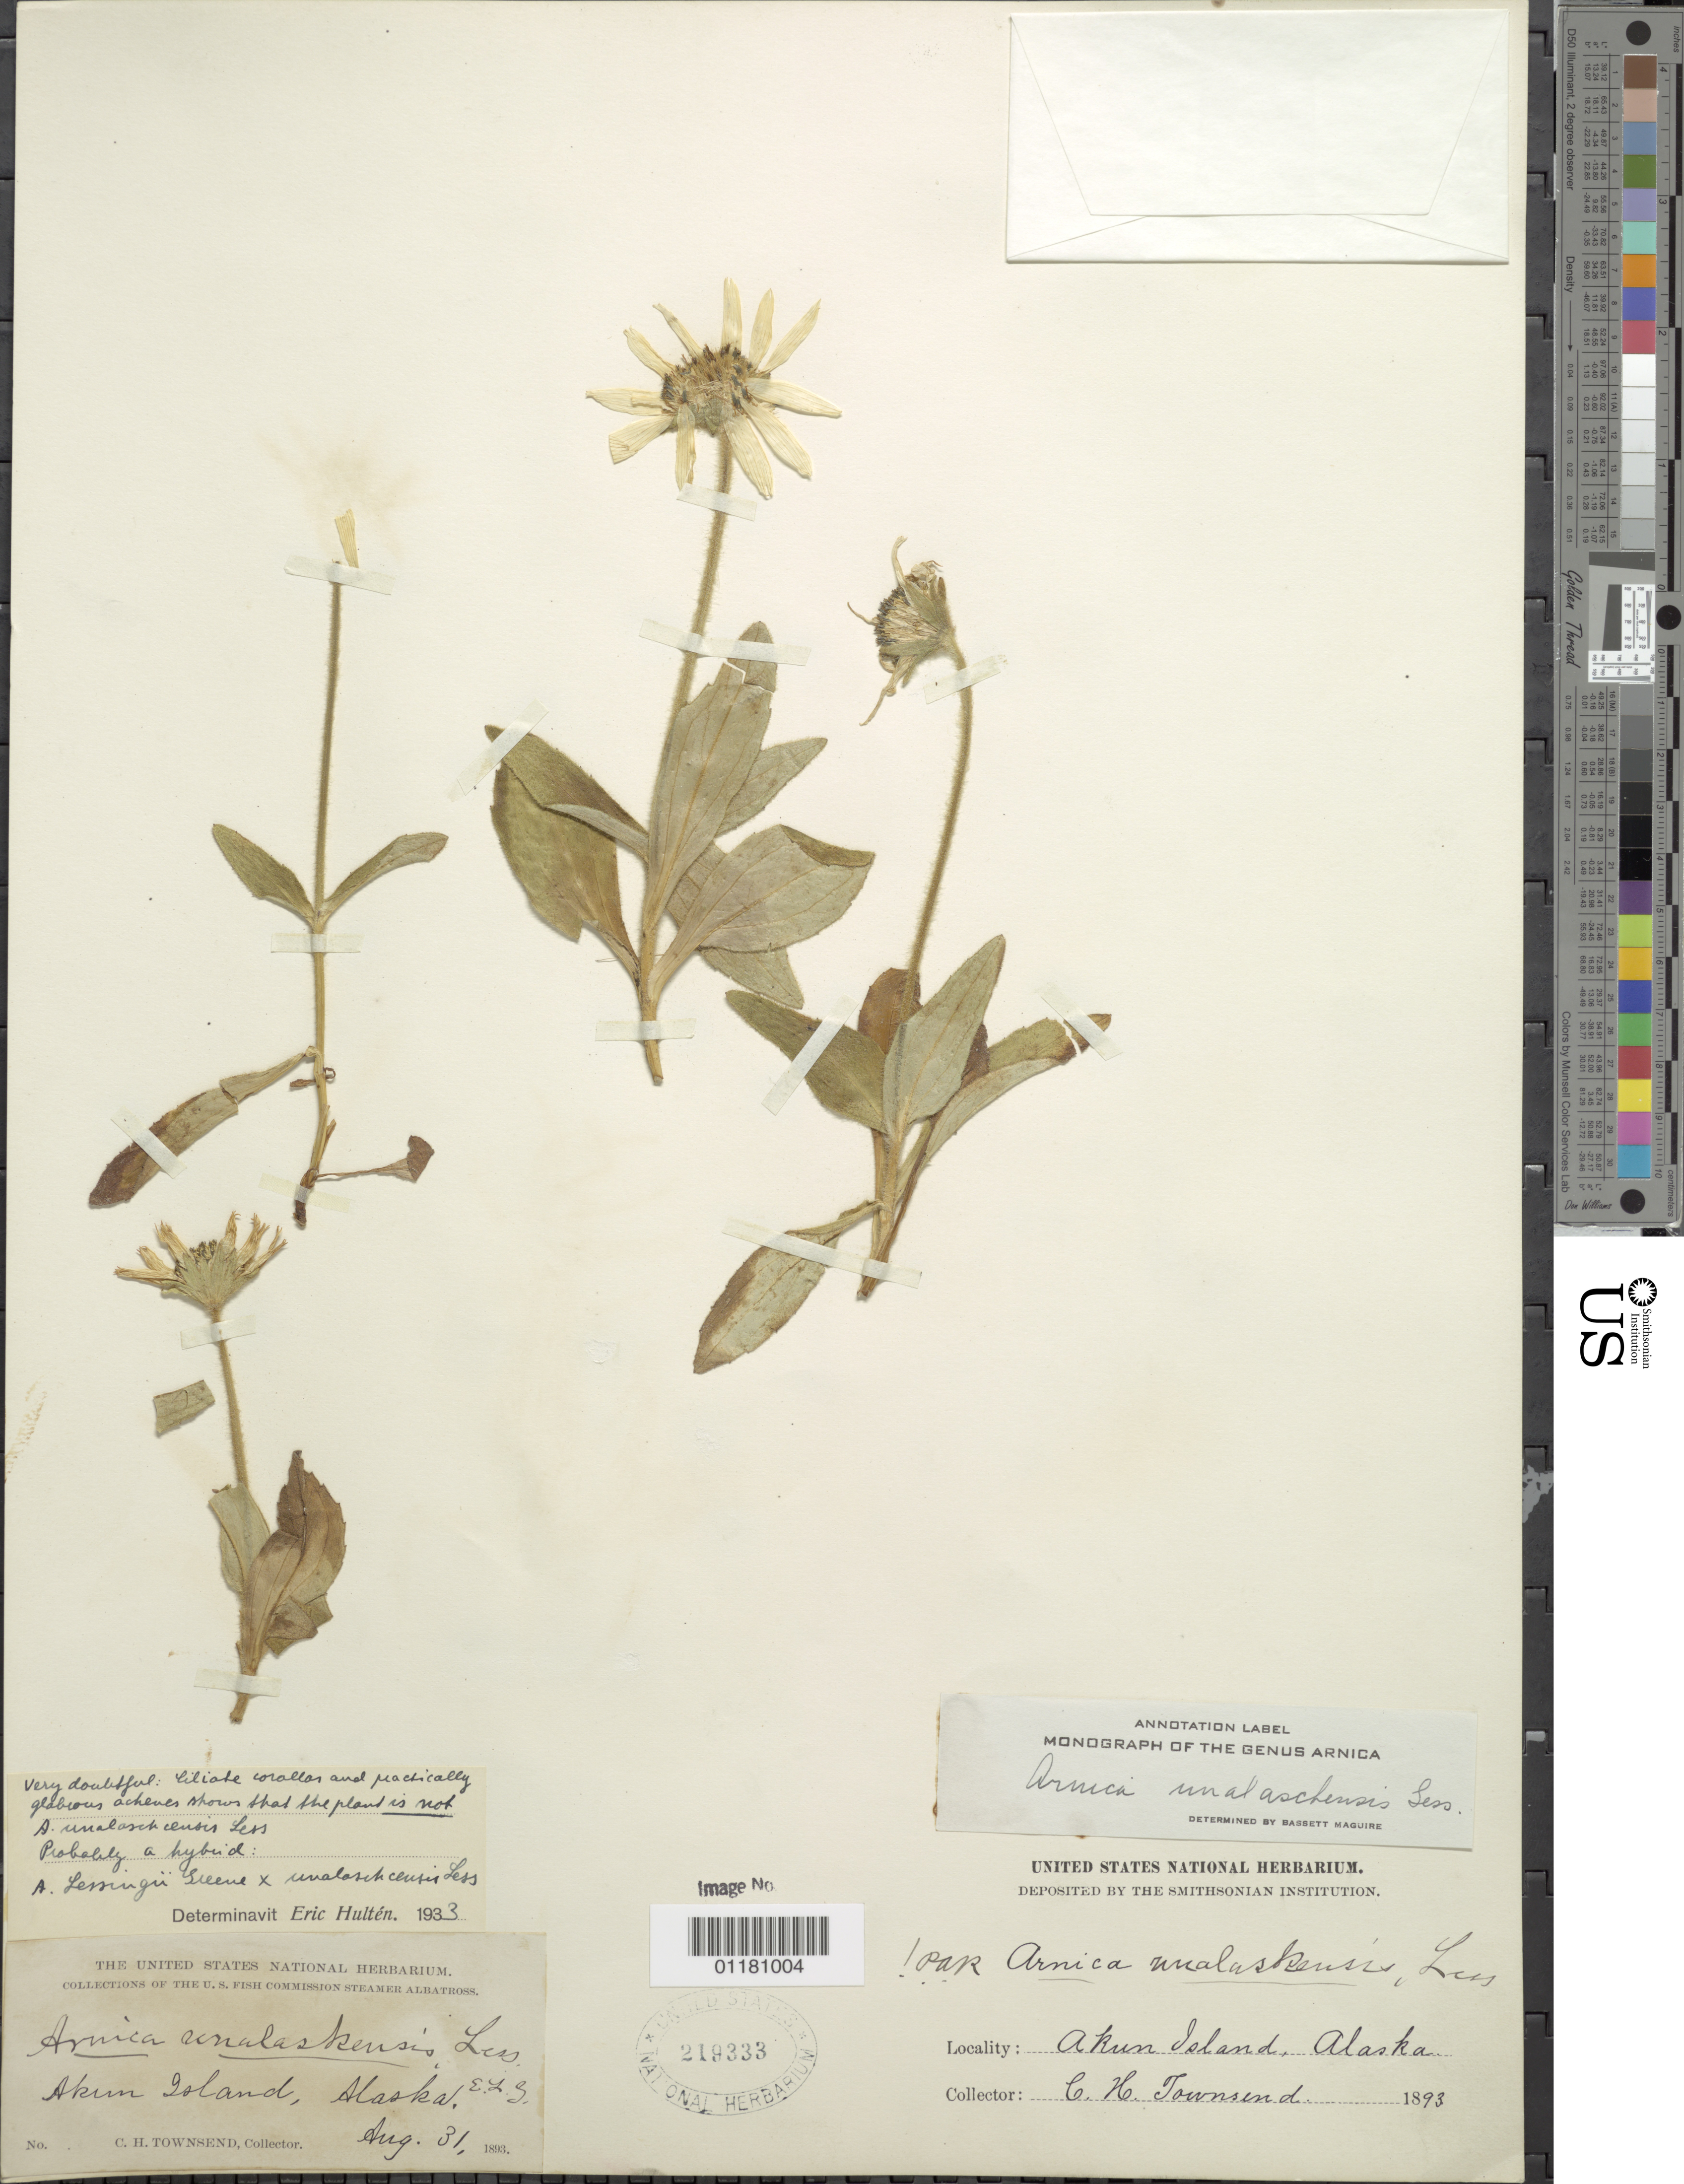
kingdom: Plantae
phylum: Tracheophyta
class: Magnoliopsida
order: Asterales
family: Asteraceae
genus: Arnica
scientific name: Arnica unalashcensis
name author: Less.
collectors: C. H. Townsend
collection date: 1893-08-31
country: United States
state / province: Alaska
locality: Akun Island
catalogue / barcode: US 219333